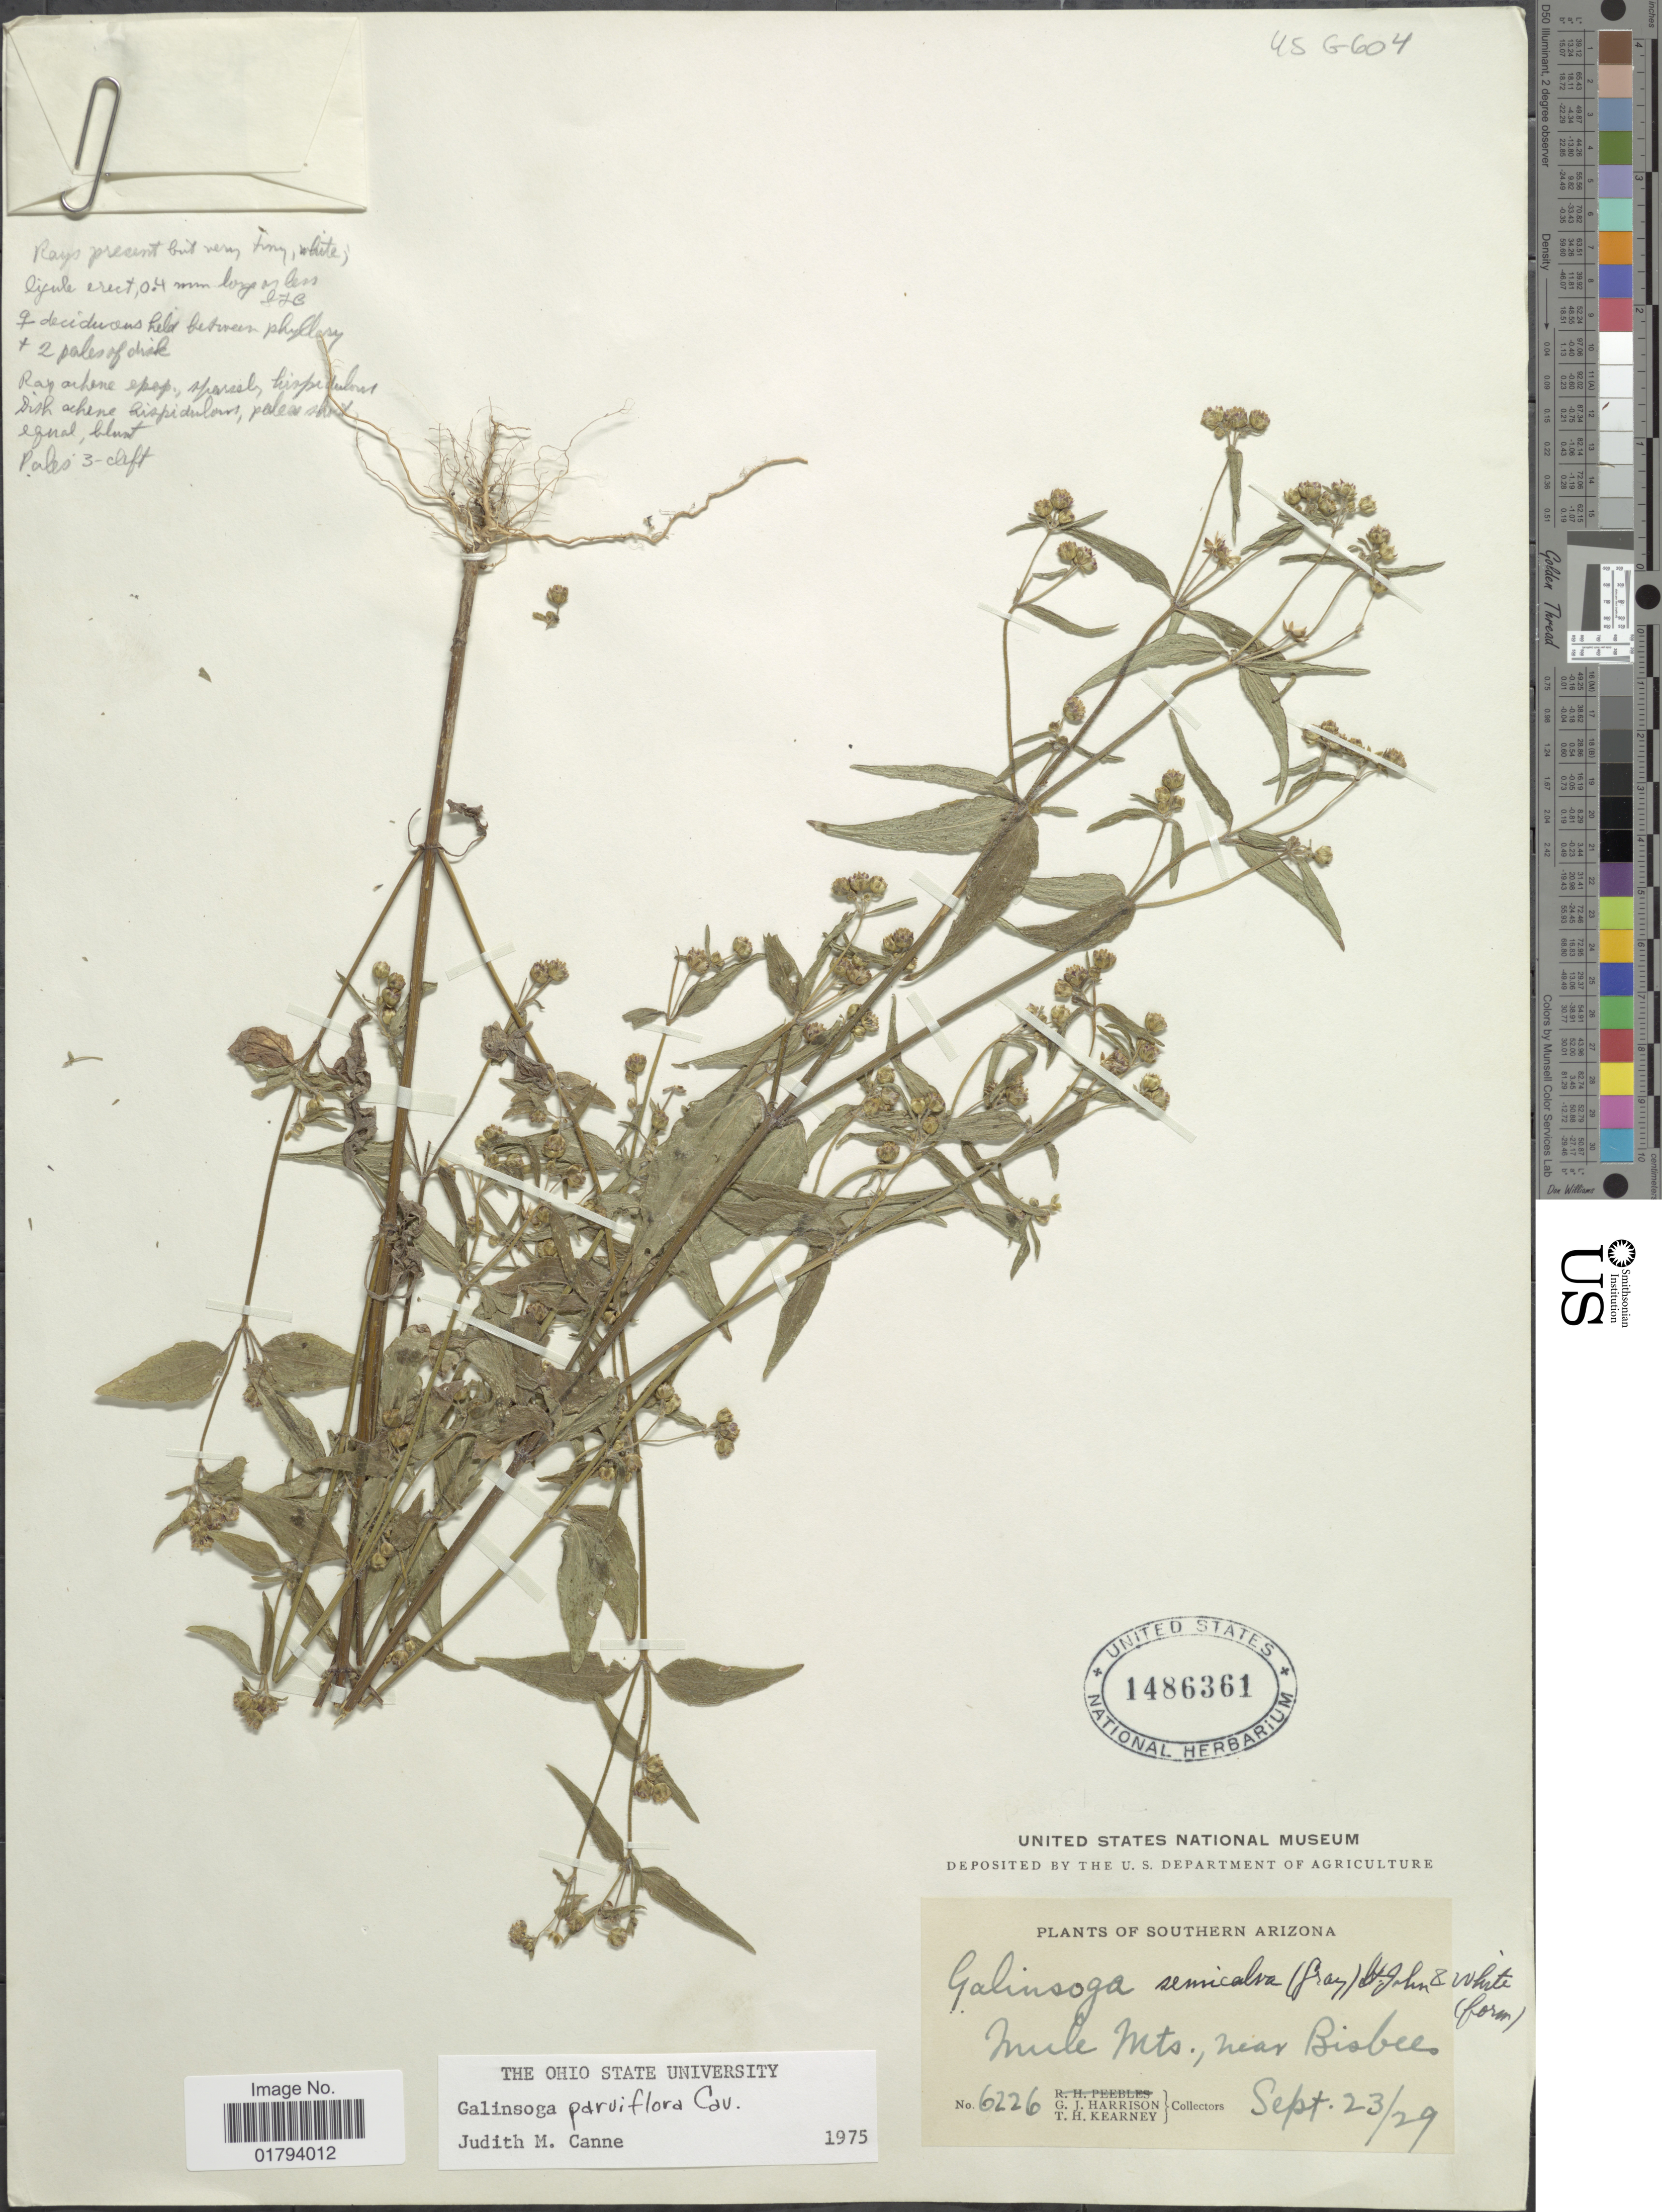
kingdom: Plantae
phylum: Tracheophyta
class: Magnoliopsida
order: Asterales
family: Asteraceae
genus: Galinsoga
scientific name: Galinsoga parviflora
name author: Cav.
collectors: G. J. Harrison & T. H. Kearney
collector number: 6226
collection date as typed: Transcribed d/m/y: 23/9/29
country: United States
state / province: Arizona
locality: Southern Arizona, Mule Mts. near Bisbee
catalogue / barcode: US 1486361